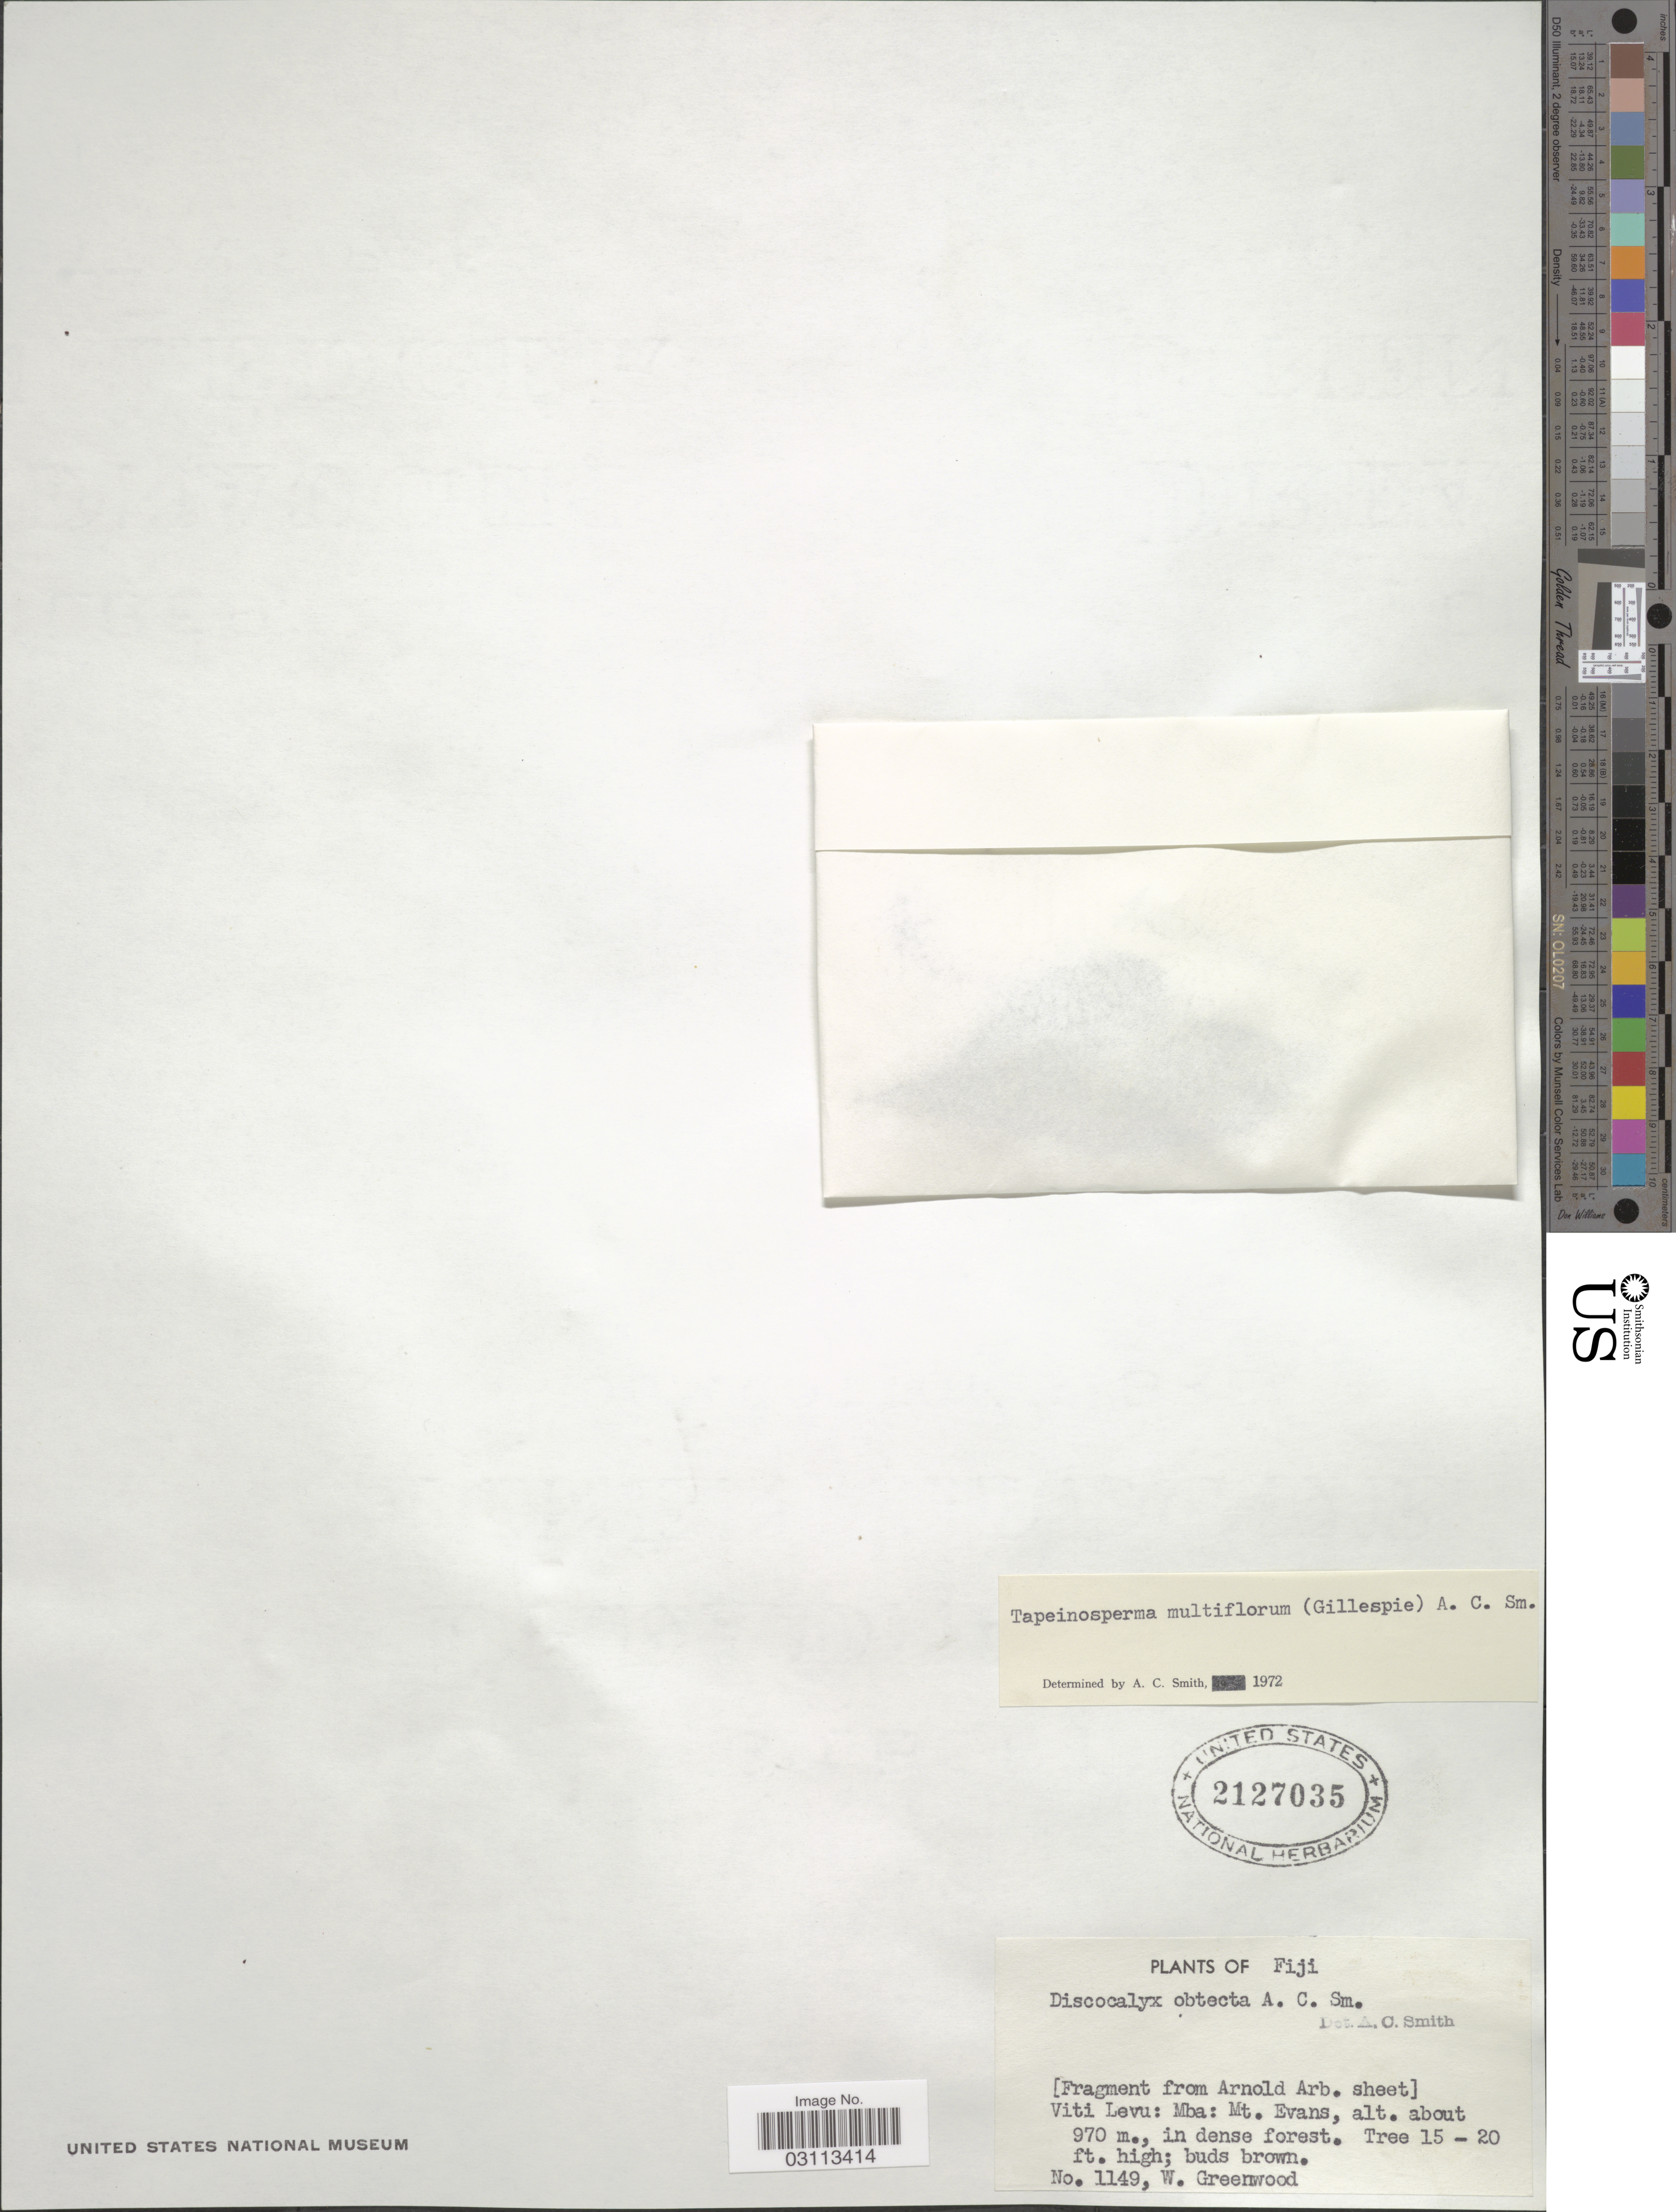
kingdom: Plantae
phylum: Tracheophyta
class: Magnoliopsida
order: Ericales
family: Primulaceae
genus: Tapeinosperma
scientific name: Tapeinosperma multiflorum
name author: (Gillespie) A.C. Sm.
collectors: W. Greenwood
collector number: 1149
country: Fiji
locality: Viti Levu: Mba: Mt. Evans.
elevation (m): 970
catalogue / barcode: US 2127035